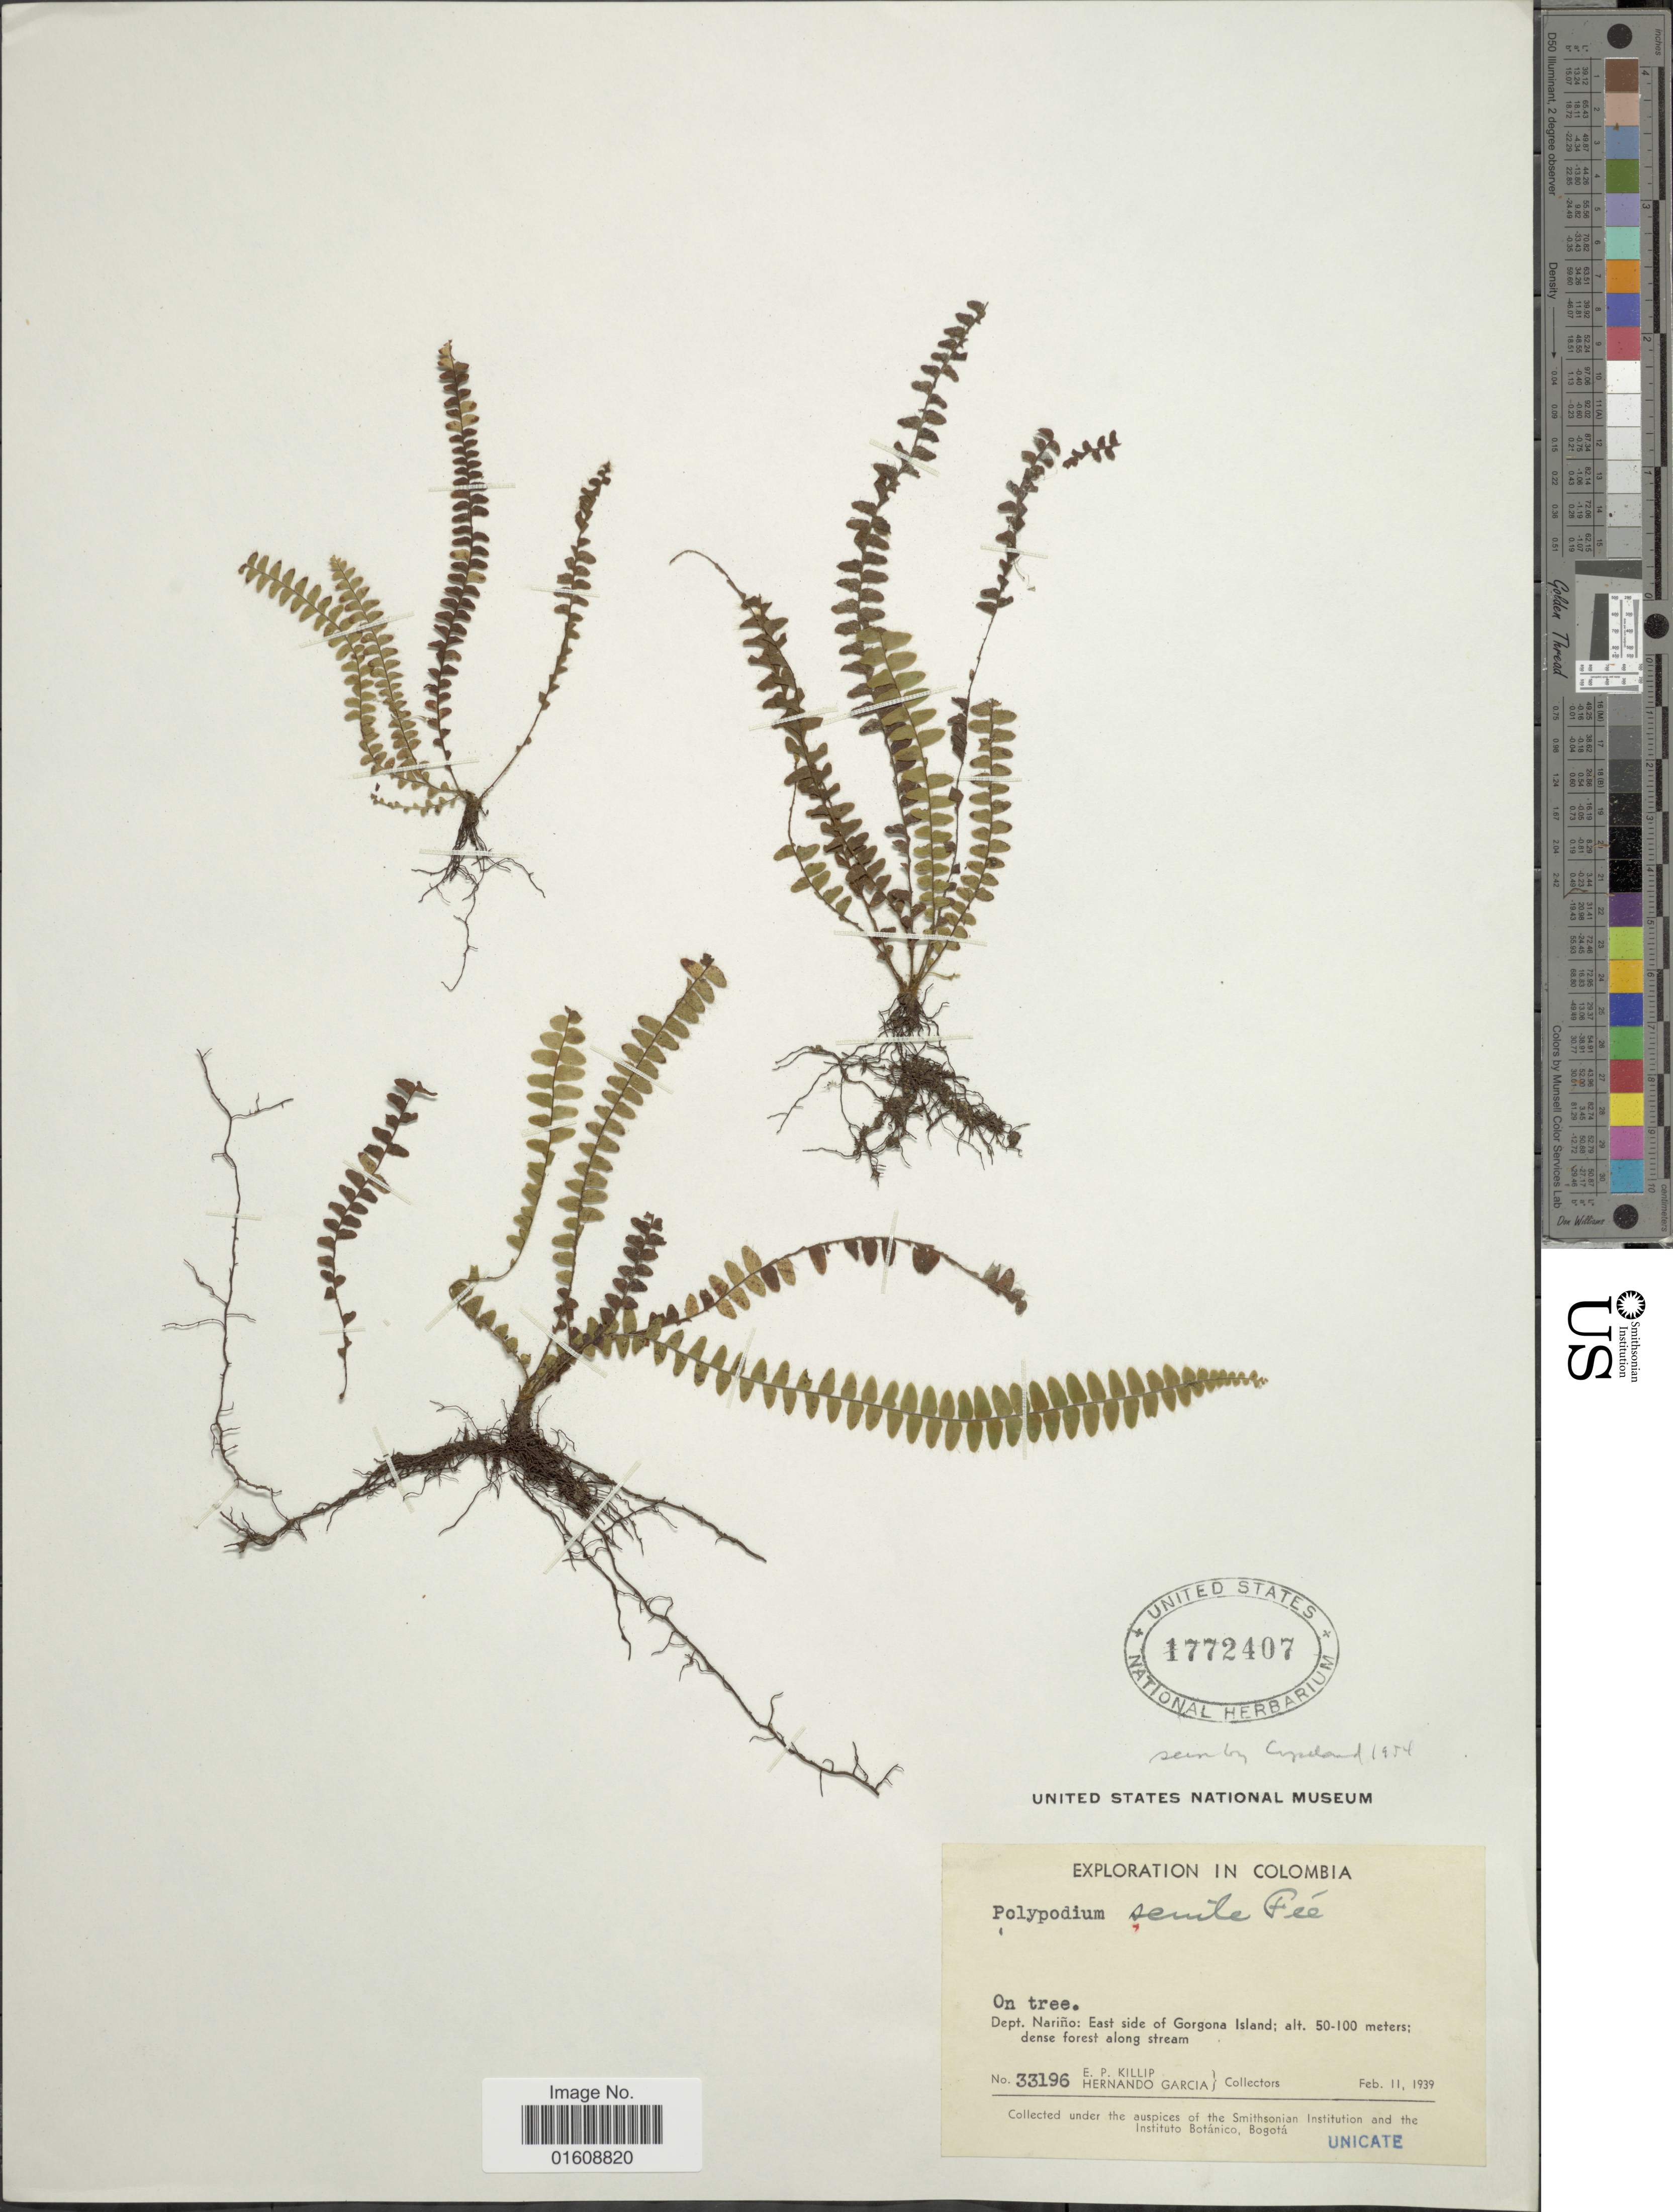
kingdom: Plantae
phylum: Tracheophyta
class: Polypodiopsida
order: Polypodiales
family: Polypodiaceae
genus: Alansmia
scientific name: Alansmia cultrata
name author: (Bory ex Willd.) Moguel & M. Kessler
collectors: E. P. Killip & H. Garcia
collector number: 33196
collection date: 1939-02-11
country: Colombia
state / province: Nariño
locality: East side of Gorgona Island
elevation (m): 50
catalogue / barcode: US 1772407